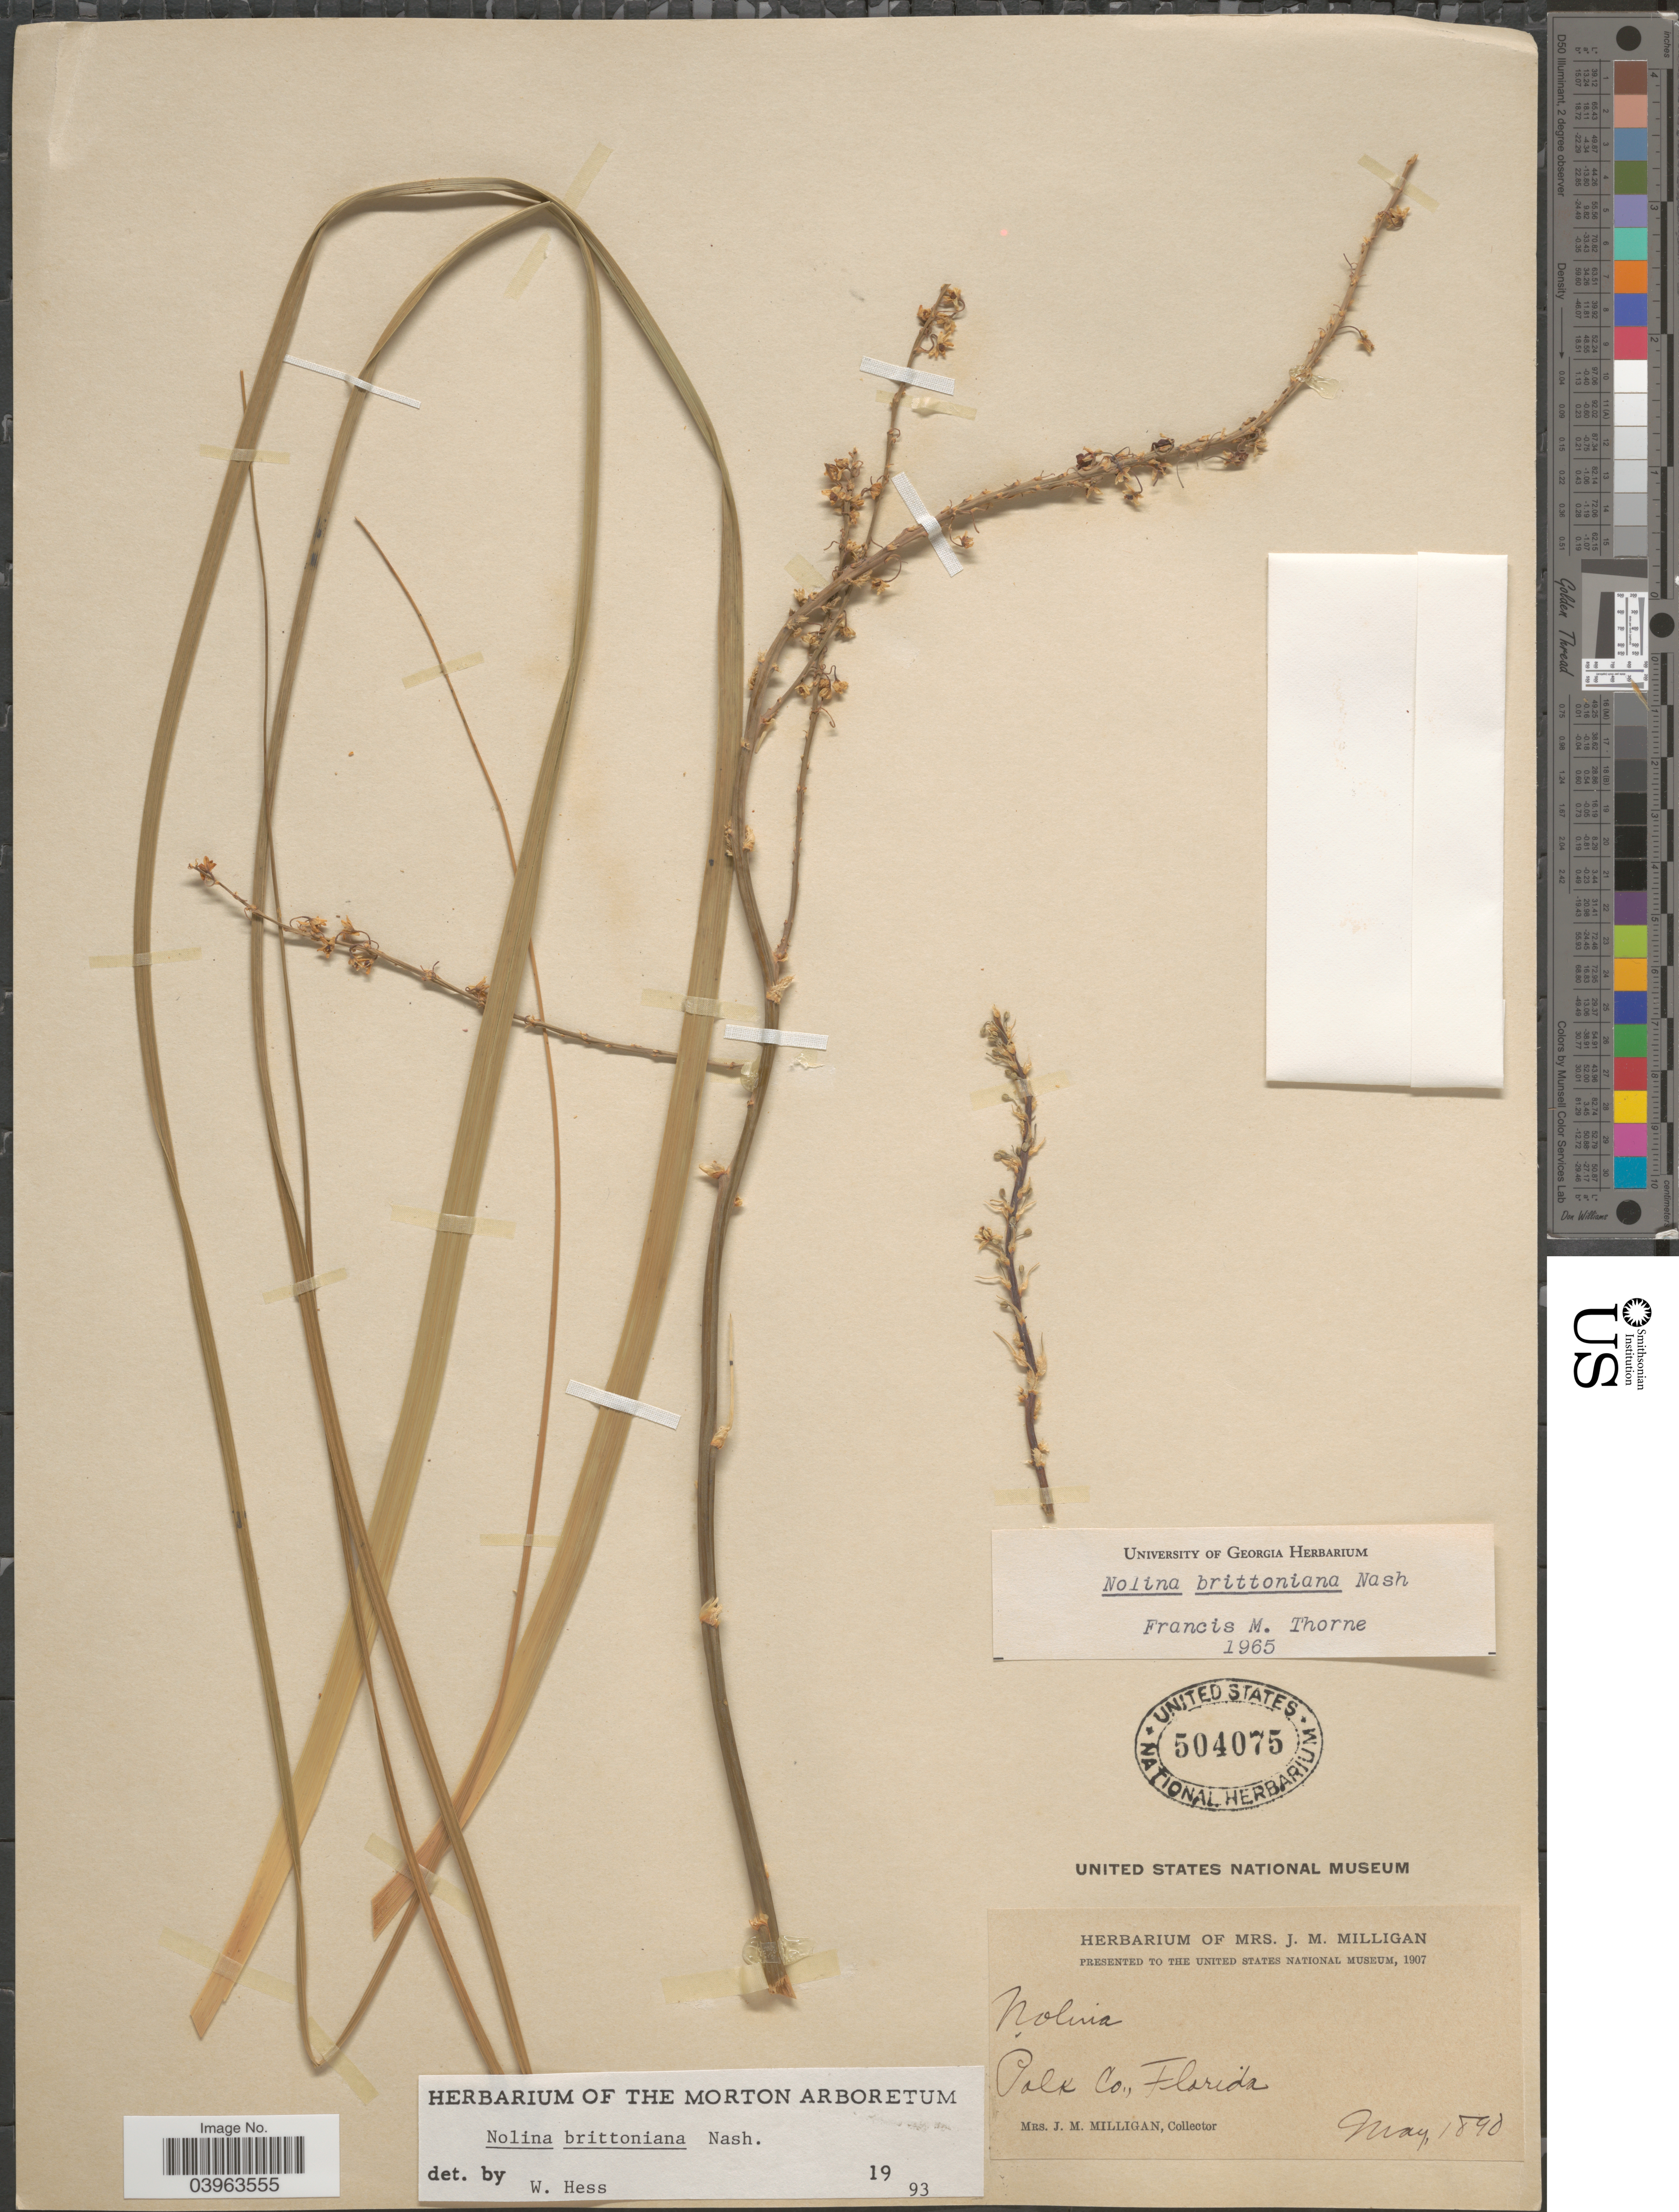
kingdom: Plantae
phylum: Tracheophyta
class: Liliopsida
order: Asparagales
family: Asparagaceae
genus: Nolina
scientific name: Nolina brittoniana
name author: Nash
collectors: J. Milligan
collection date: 1890-05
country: United States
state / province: Florida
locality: Polk Co.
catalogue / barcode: US 504075